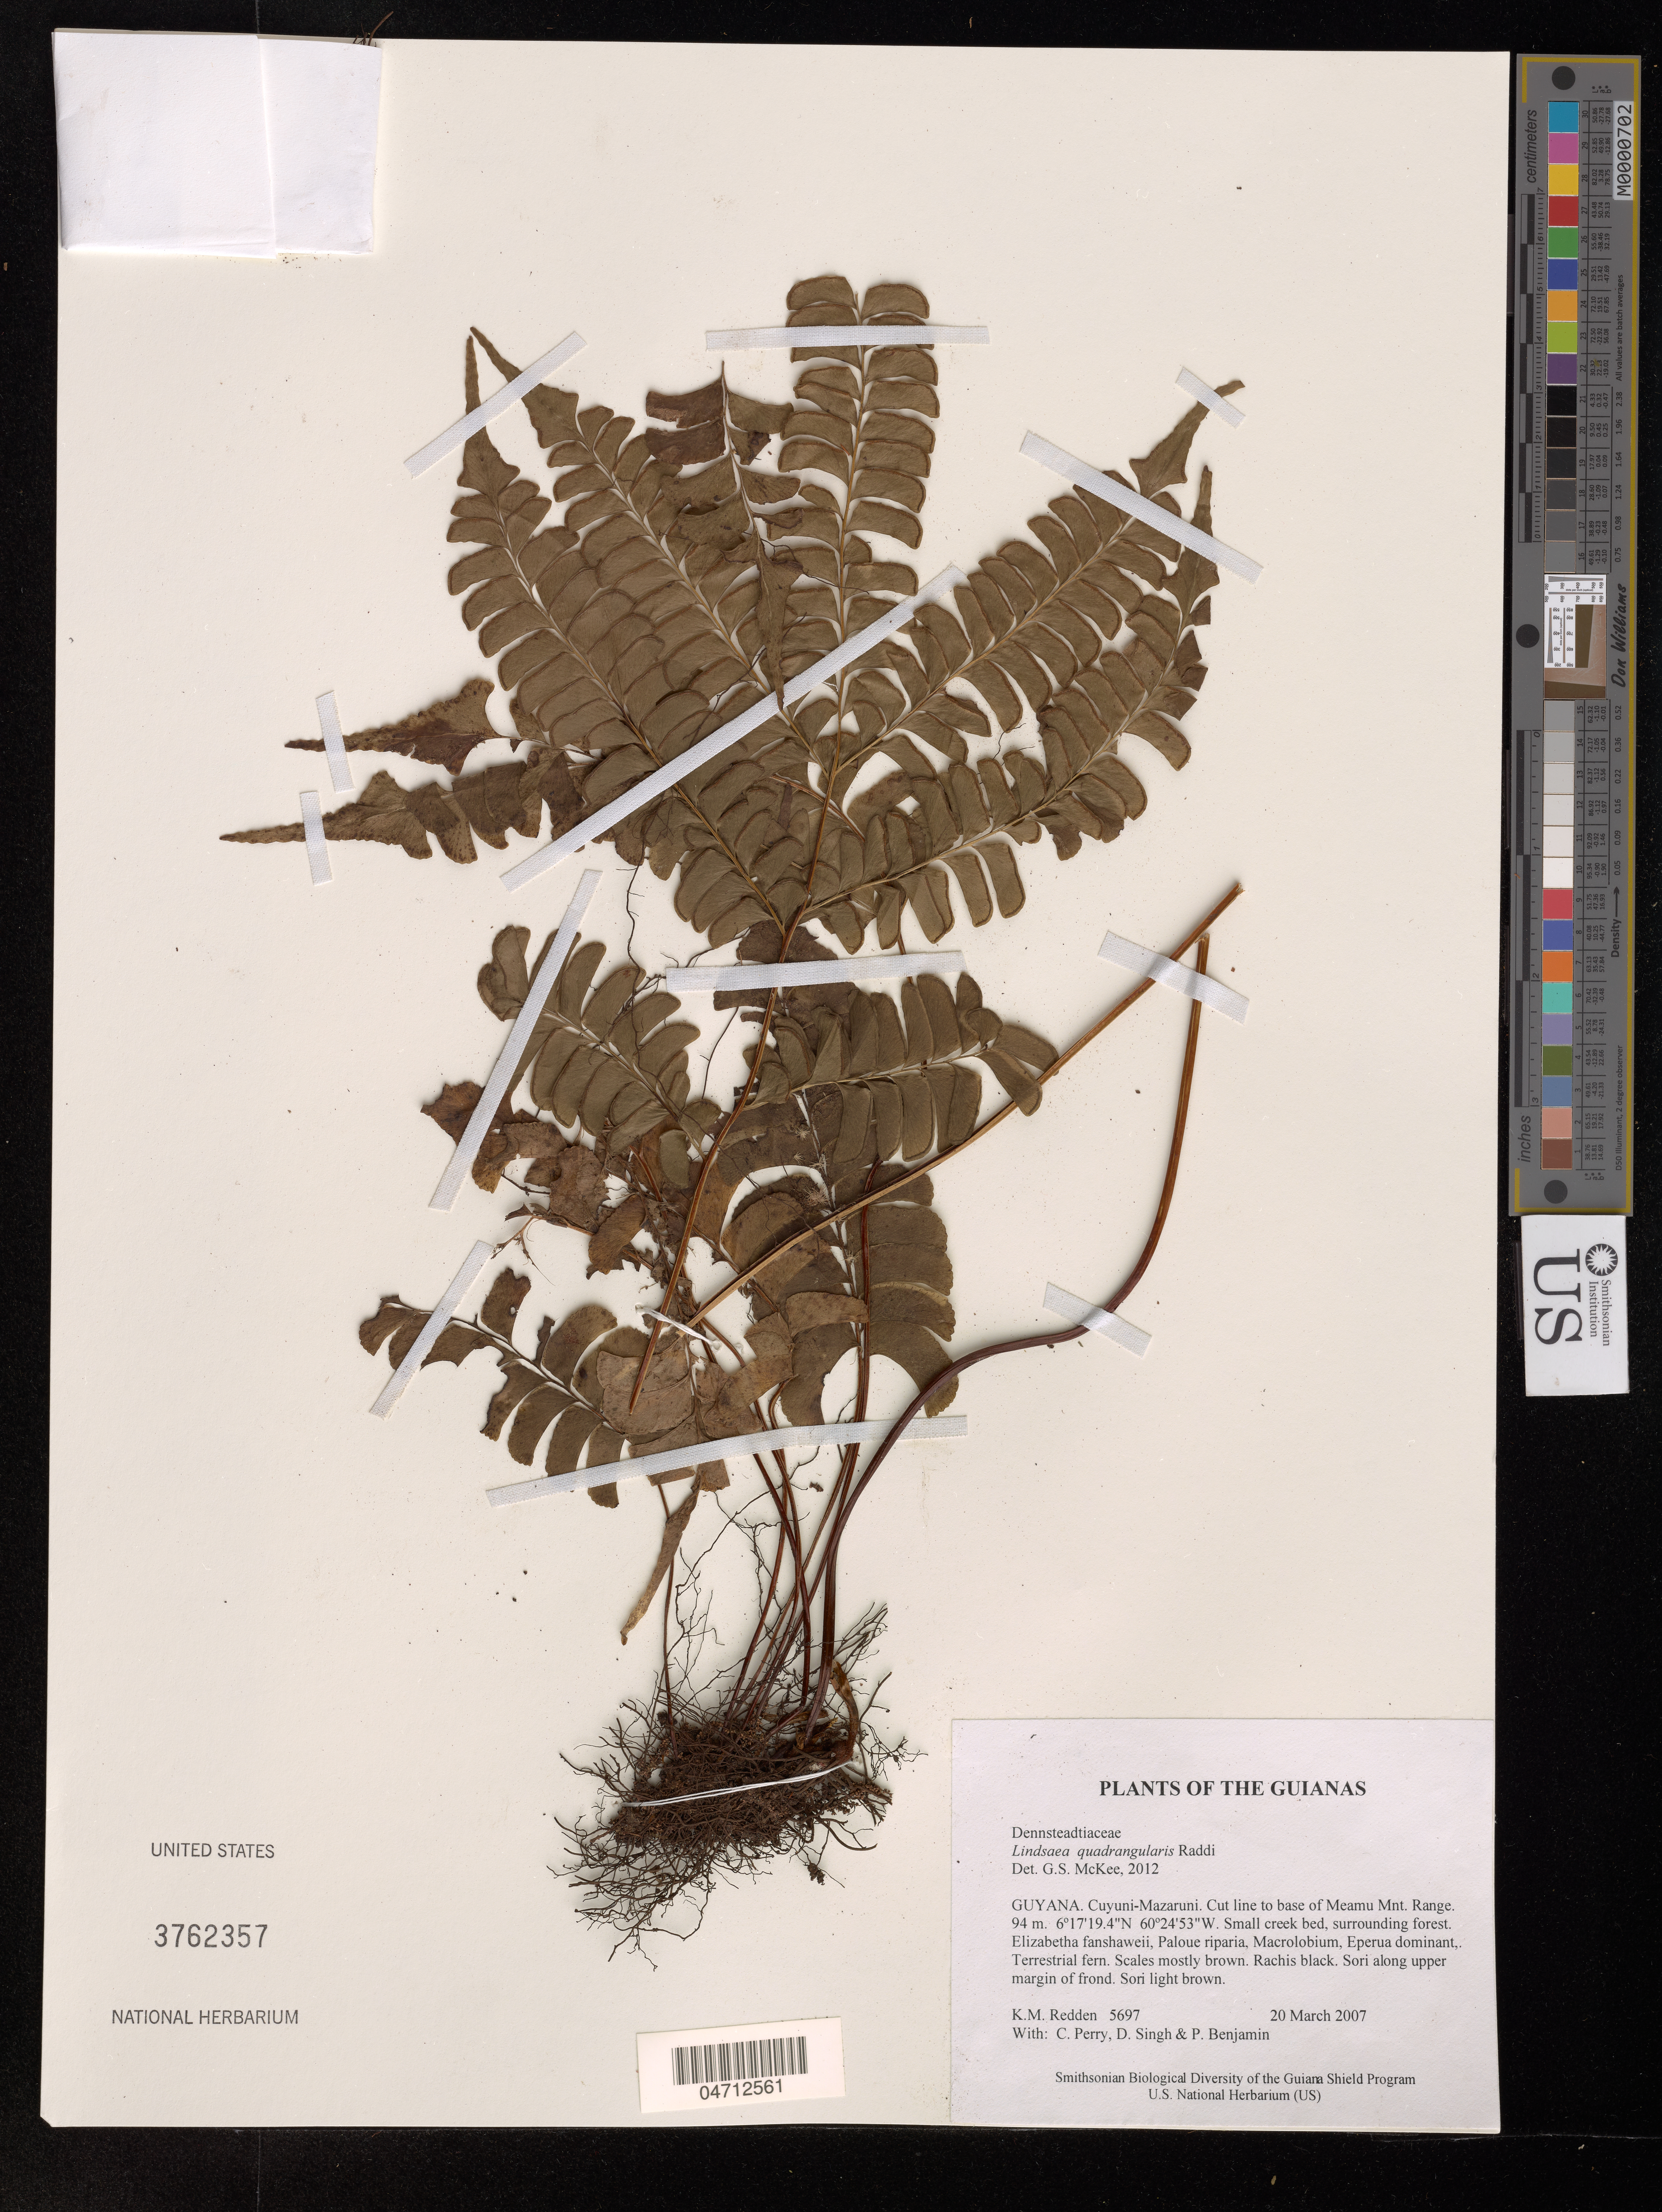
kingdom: Plantae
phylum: Tracheophyta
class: Polypodiopsida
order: Hymenophyllales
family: Hymenophyllaceae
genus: Trichomanes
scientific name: Trichomanes sp.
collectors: K. M. Redden, C. Perry, D. Singh & P. Benjamin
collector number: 5697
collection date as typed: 20 March 2007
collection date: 2007-03-20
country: Guyana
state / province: Cuyuni-Mazaruni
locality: Cut line to base of Meamu Mnt. Range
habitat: Small creek bed, surrounding forest. Elizabetha fanshaweii, Paloue riparia, Macrolobium, Eperua dominant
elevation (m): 94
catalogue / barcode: US 3762357